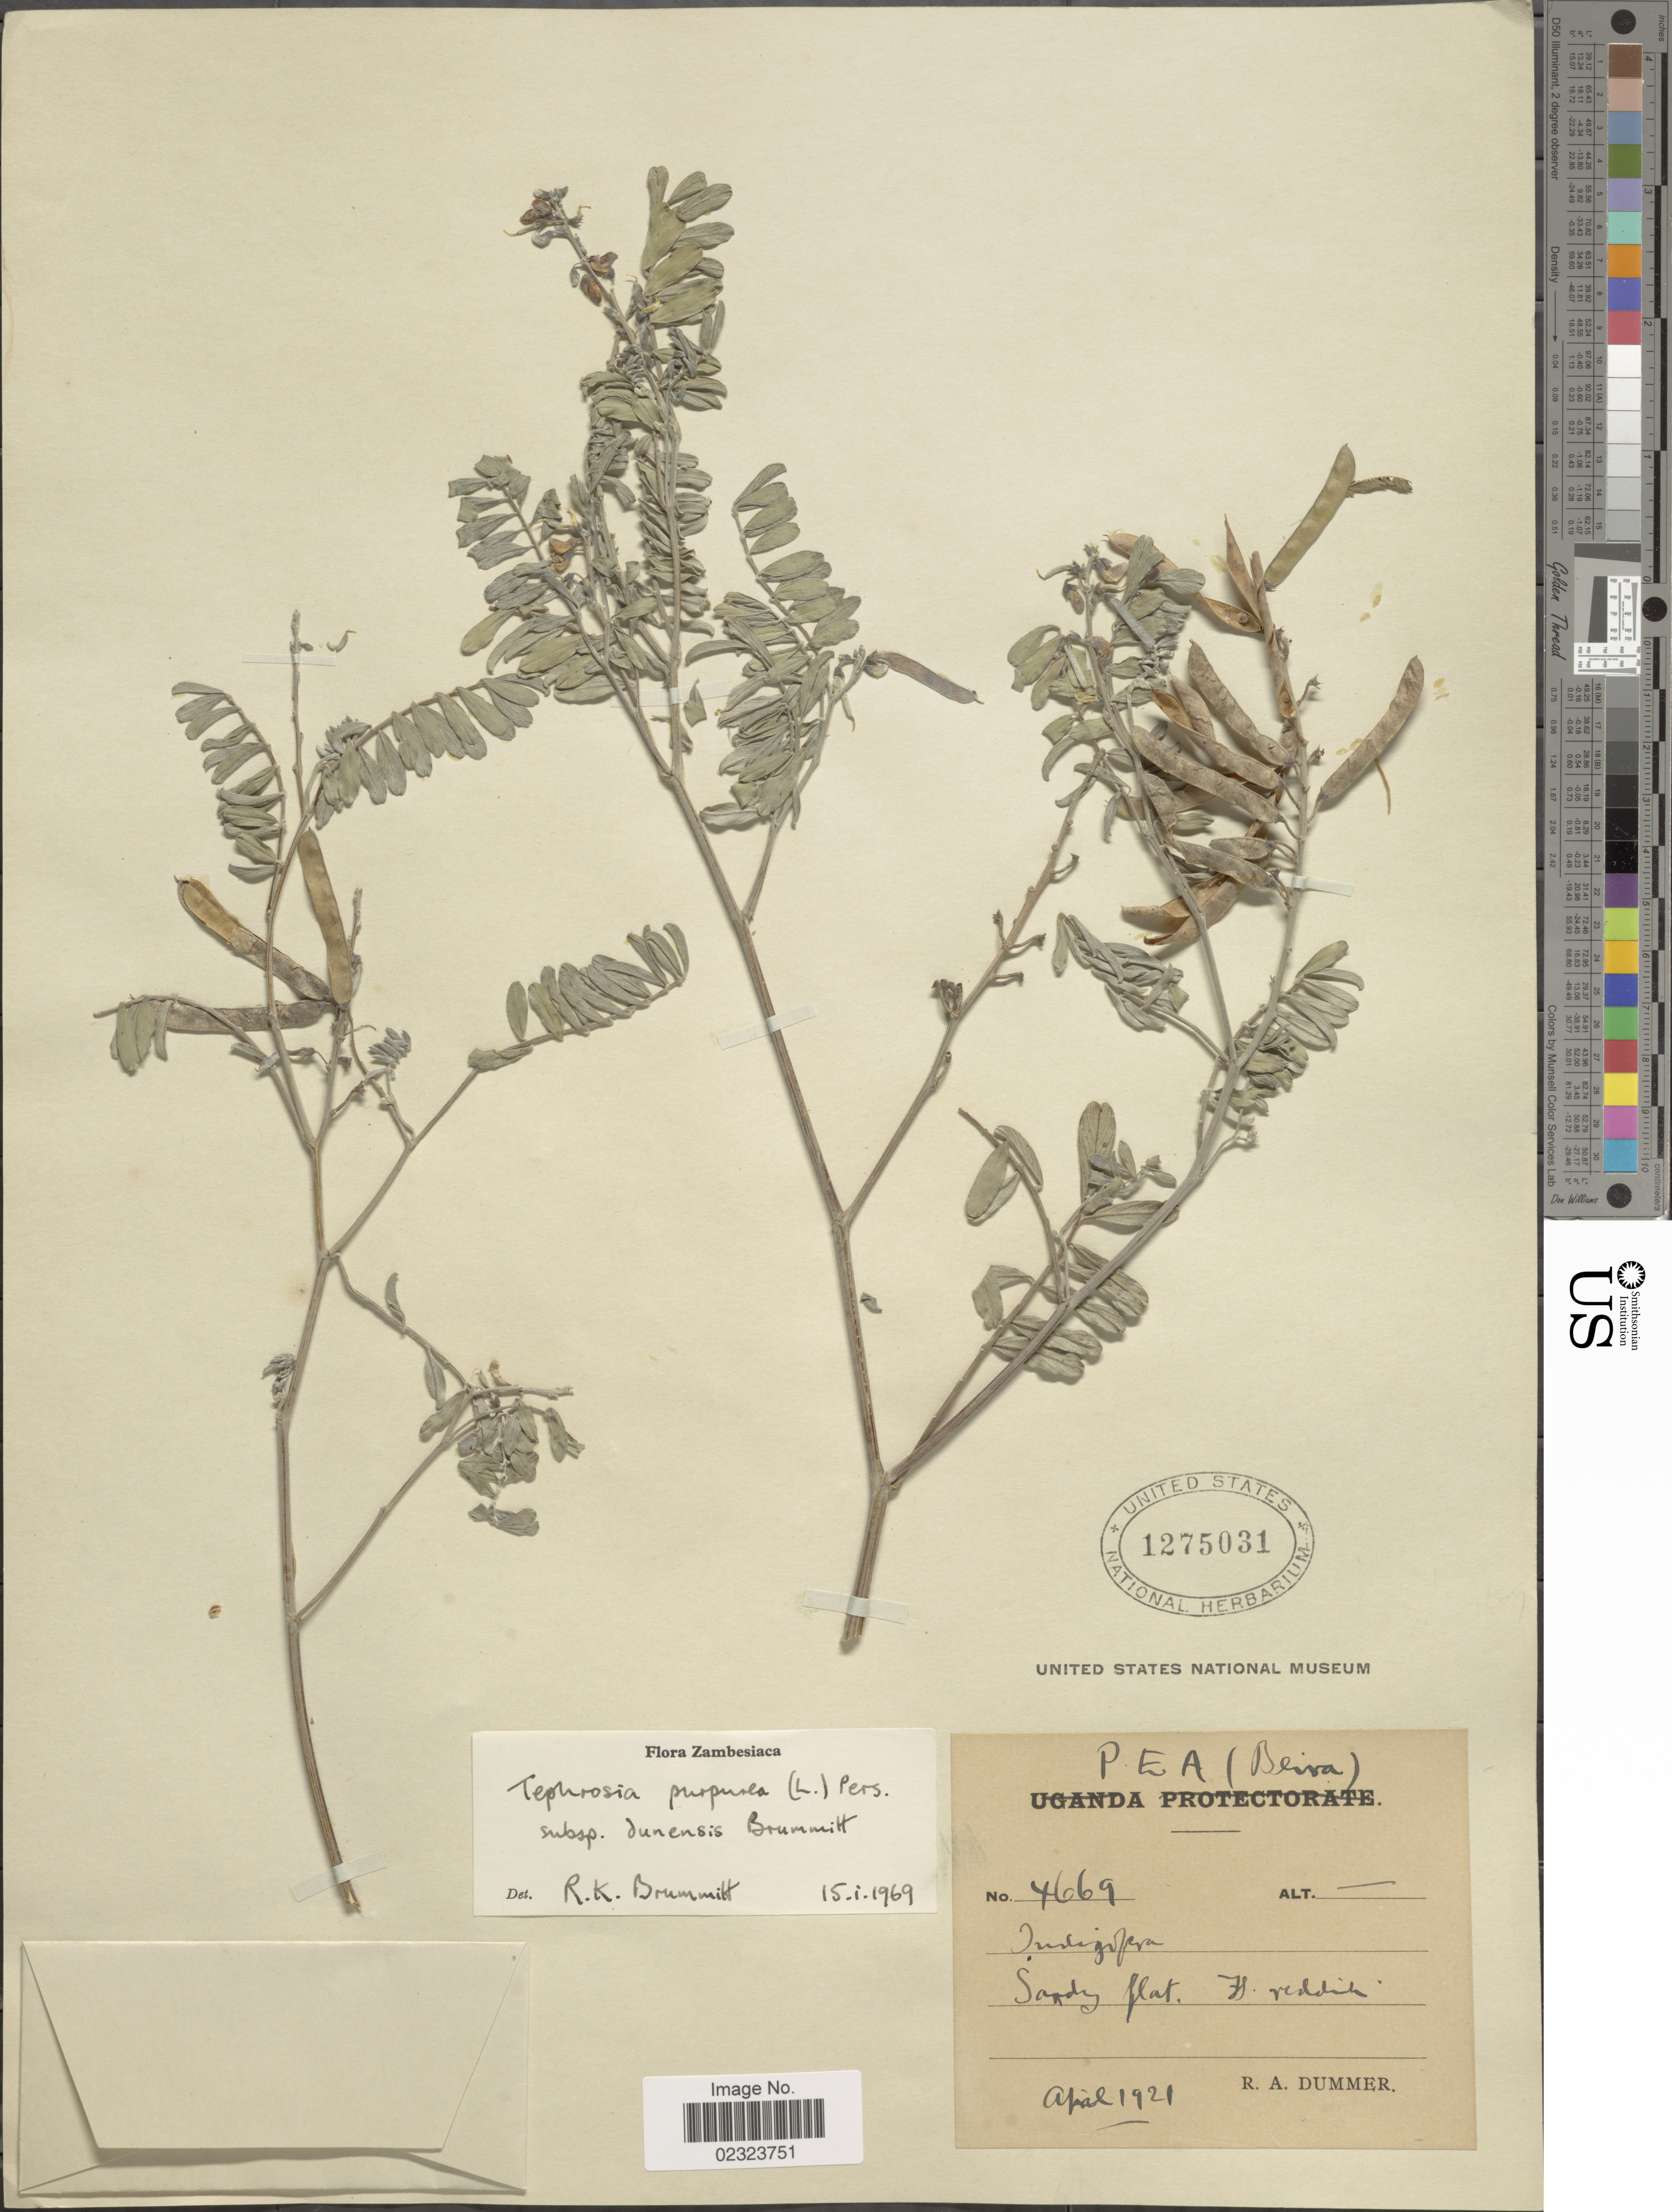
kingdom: Plantae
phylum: Tracheophyta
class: Magnoliopsida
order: Fabales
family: Fabaceae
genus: Tephrosia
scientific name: Tephrosia purpurea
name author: (L.) Pers.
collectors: R. Dümmer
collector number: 4669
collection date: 1921-04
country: Mozambique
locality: P.E.A. (Beira) sandy flat.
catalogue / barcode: US 1275031